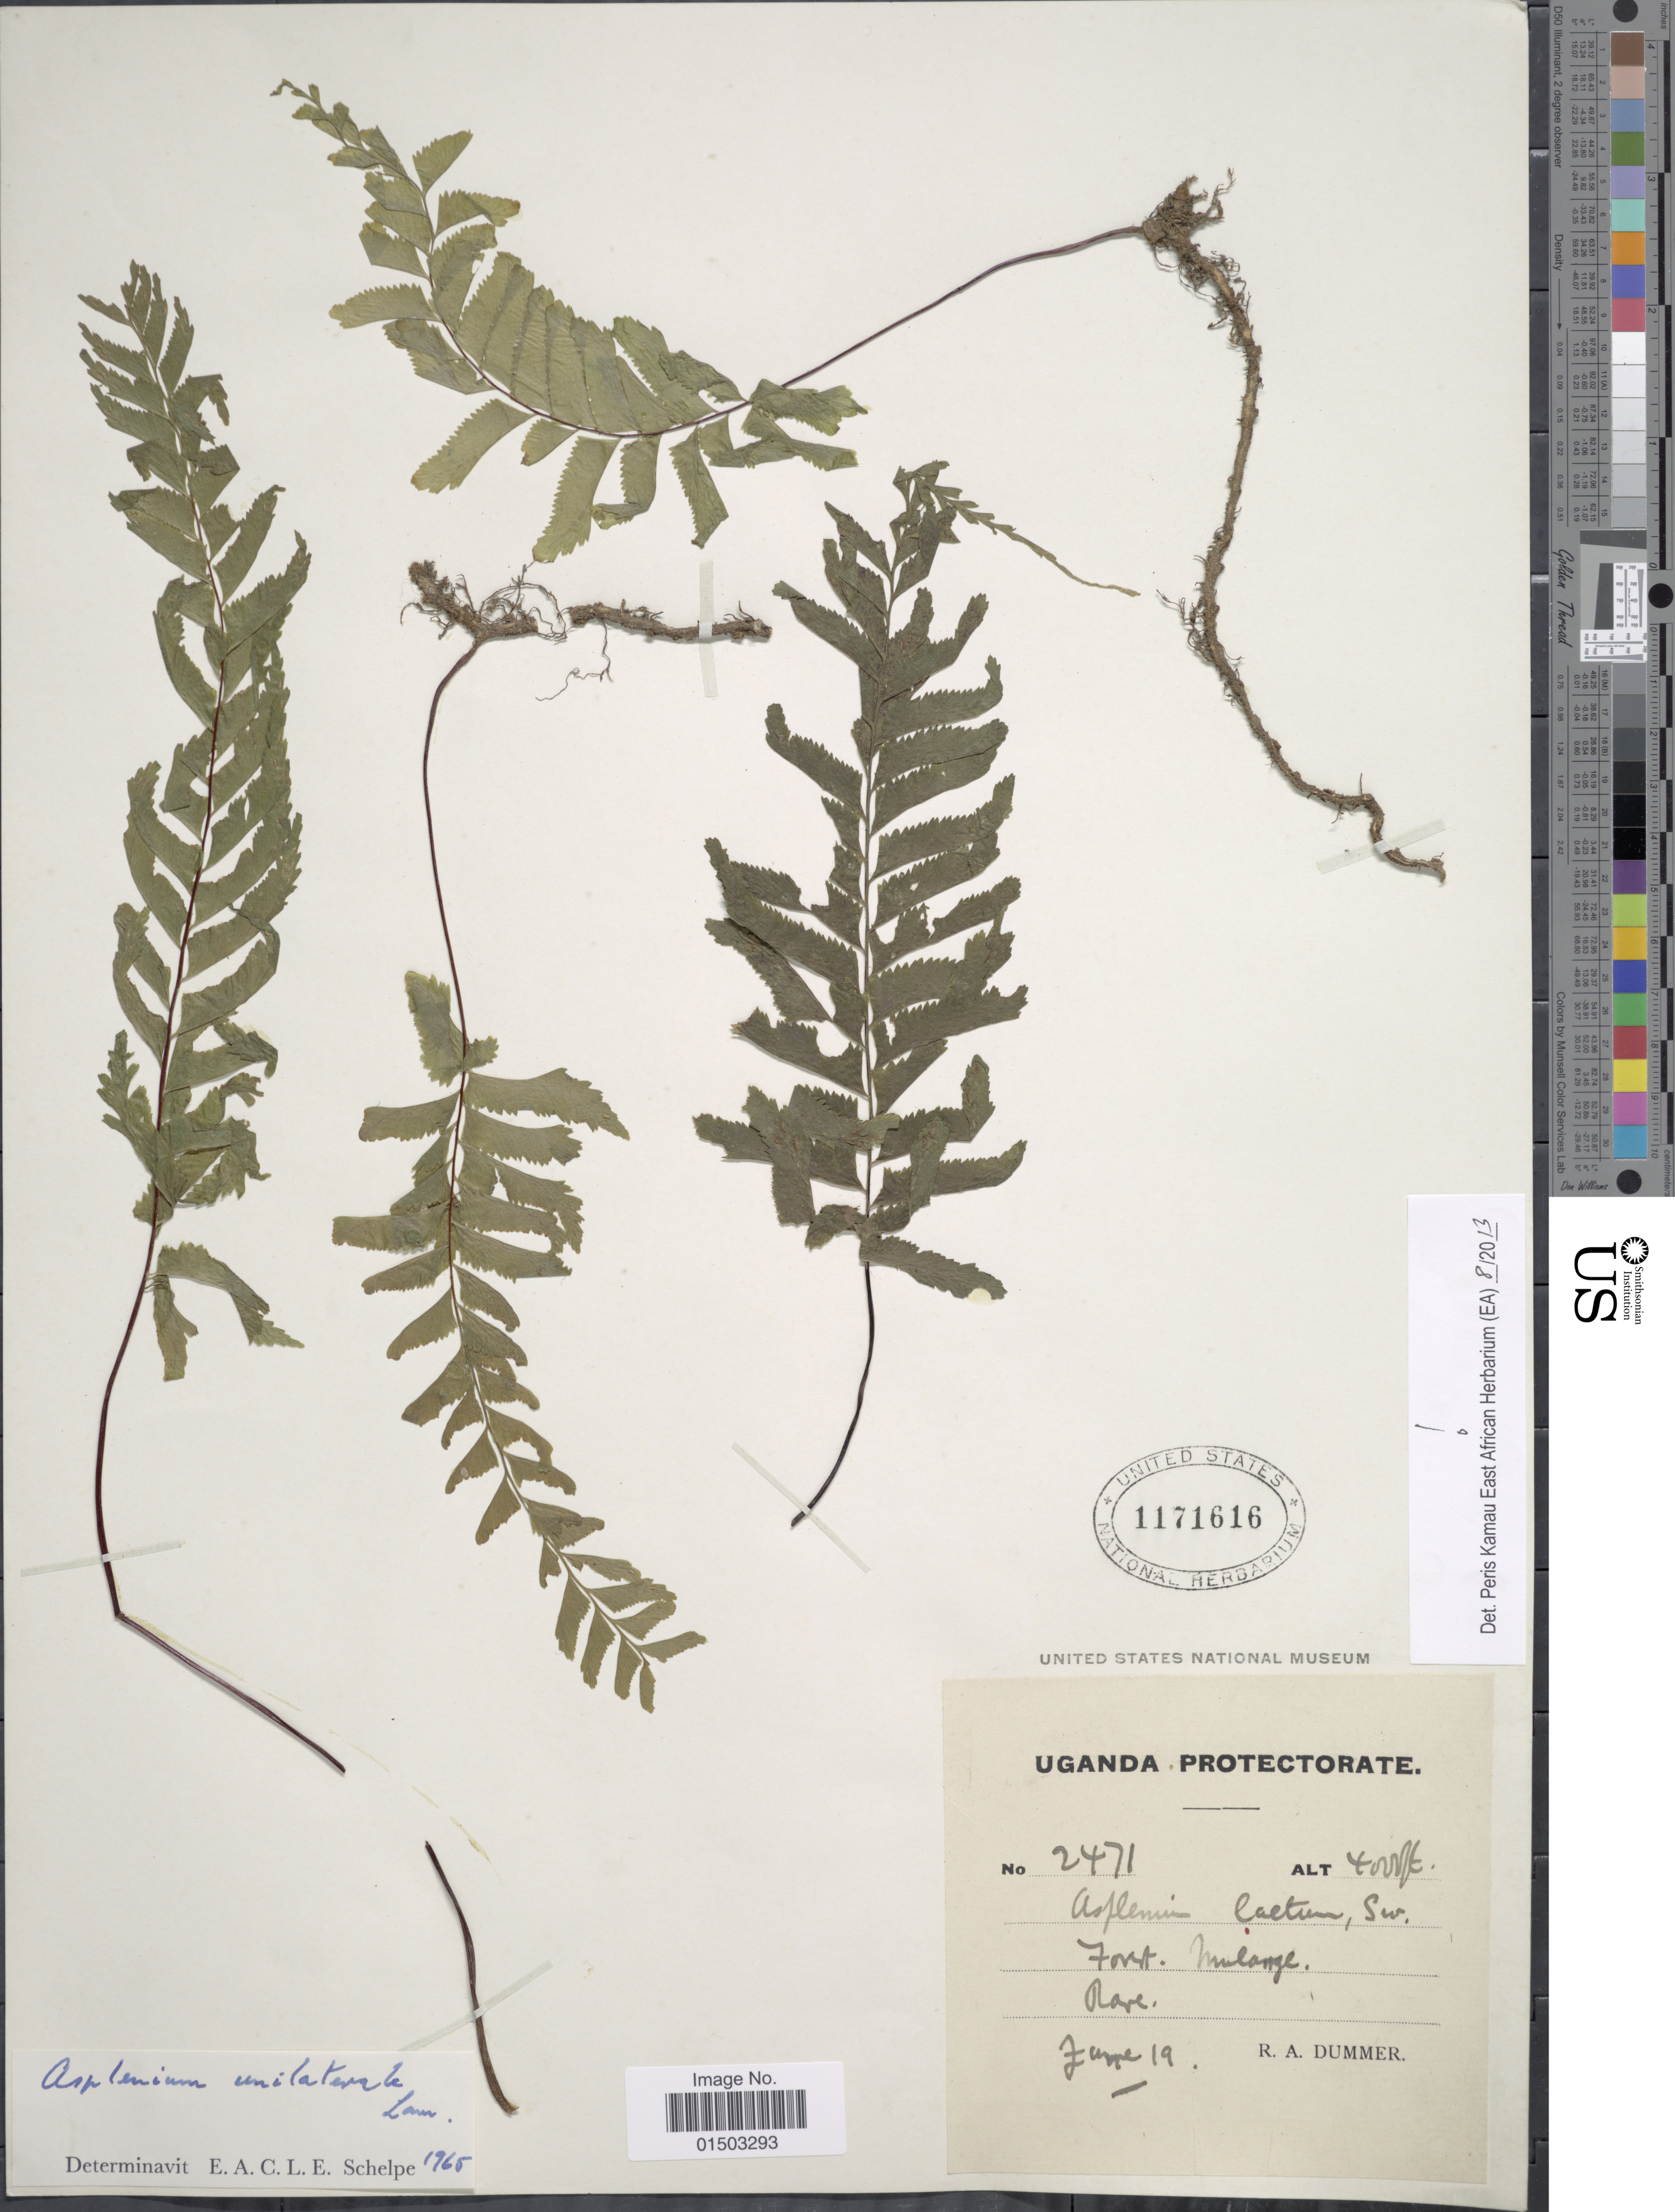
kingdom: Plantae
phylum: Tracheophyta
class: Polypodiopsida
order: Polypodiales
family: Aspleniaceae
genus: Hymenasplenium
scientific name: Hymenasplenium unilaterale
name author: (Lam.) Hayata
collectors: R. Dümmer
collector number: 2471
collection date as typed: Transcribed d/m/y: /6/19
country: Uganda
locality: Uganda Protectorate, Foret Mulange.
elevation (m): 1219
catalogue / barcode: US 1171616